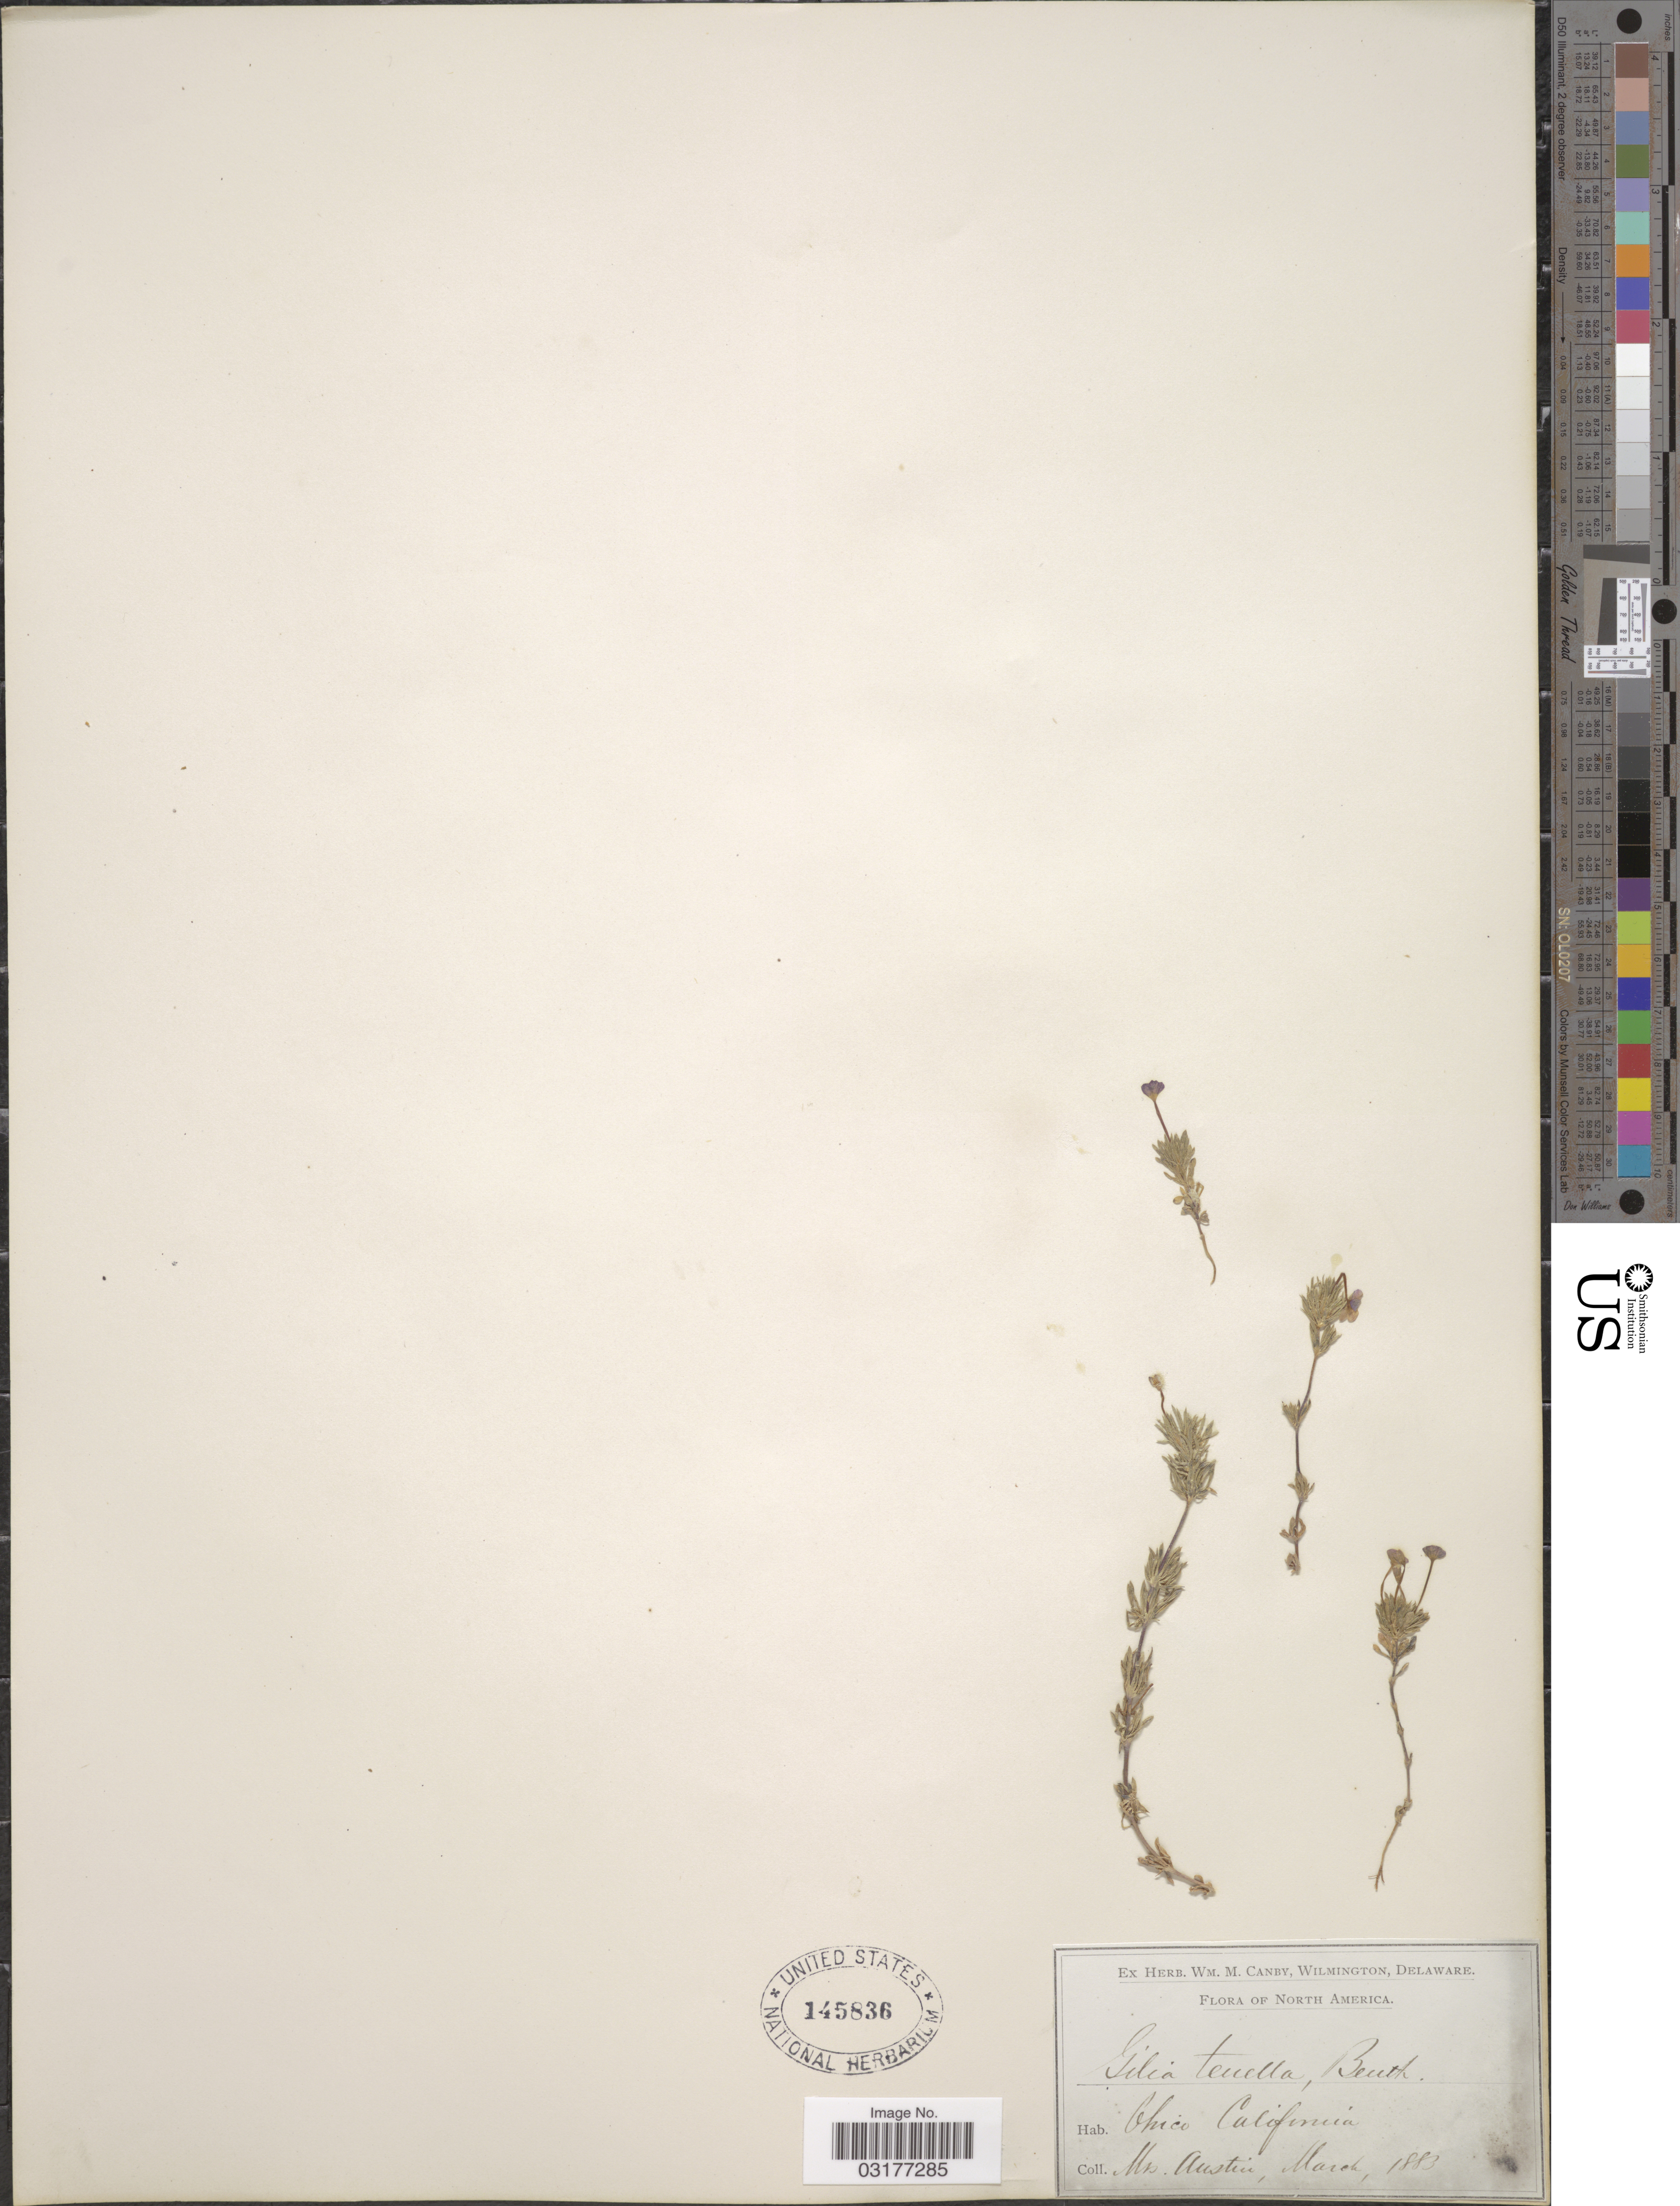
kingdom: Plantae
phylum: Tracheophyta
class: Magnoliopsida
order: Ericales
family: Polemoniaceae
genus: Leptosiphon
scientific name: Leptosiphon bicolor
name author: Nutt.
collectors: Austin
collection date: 1883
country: United States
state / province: California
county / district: Butte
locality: Chico.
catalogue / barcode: US 145836